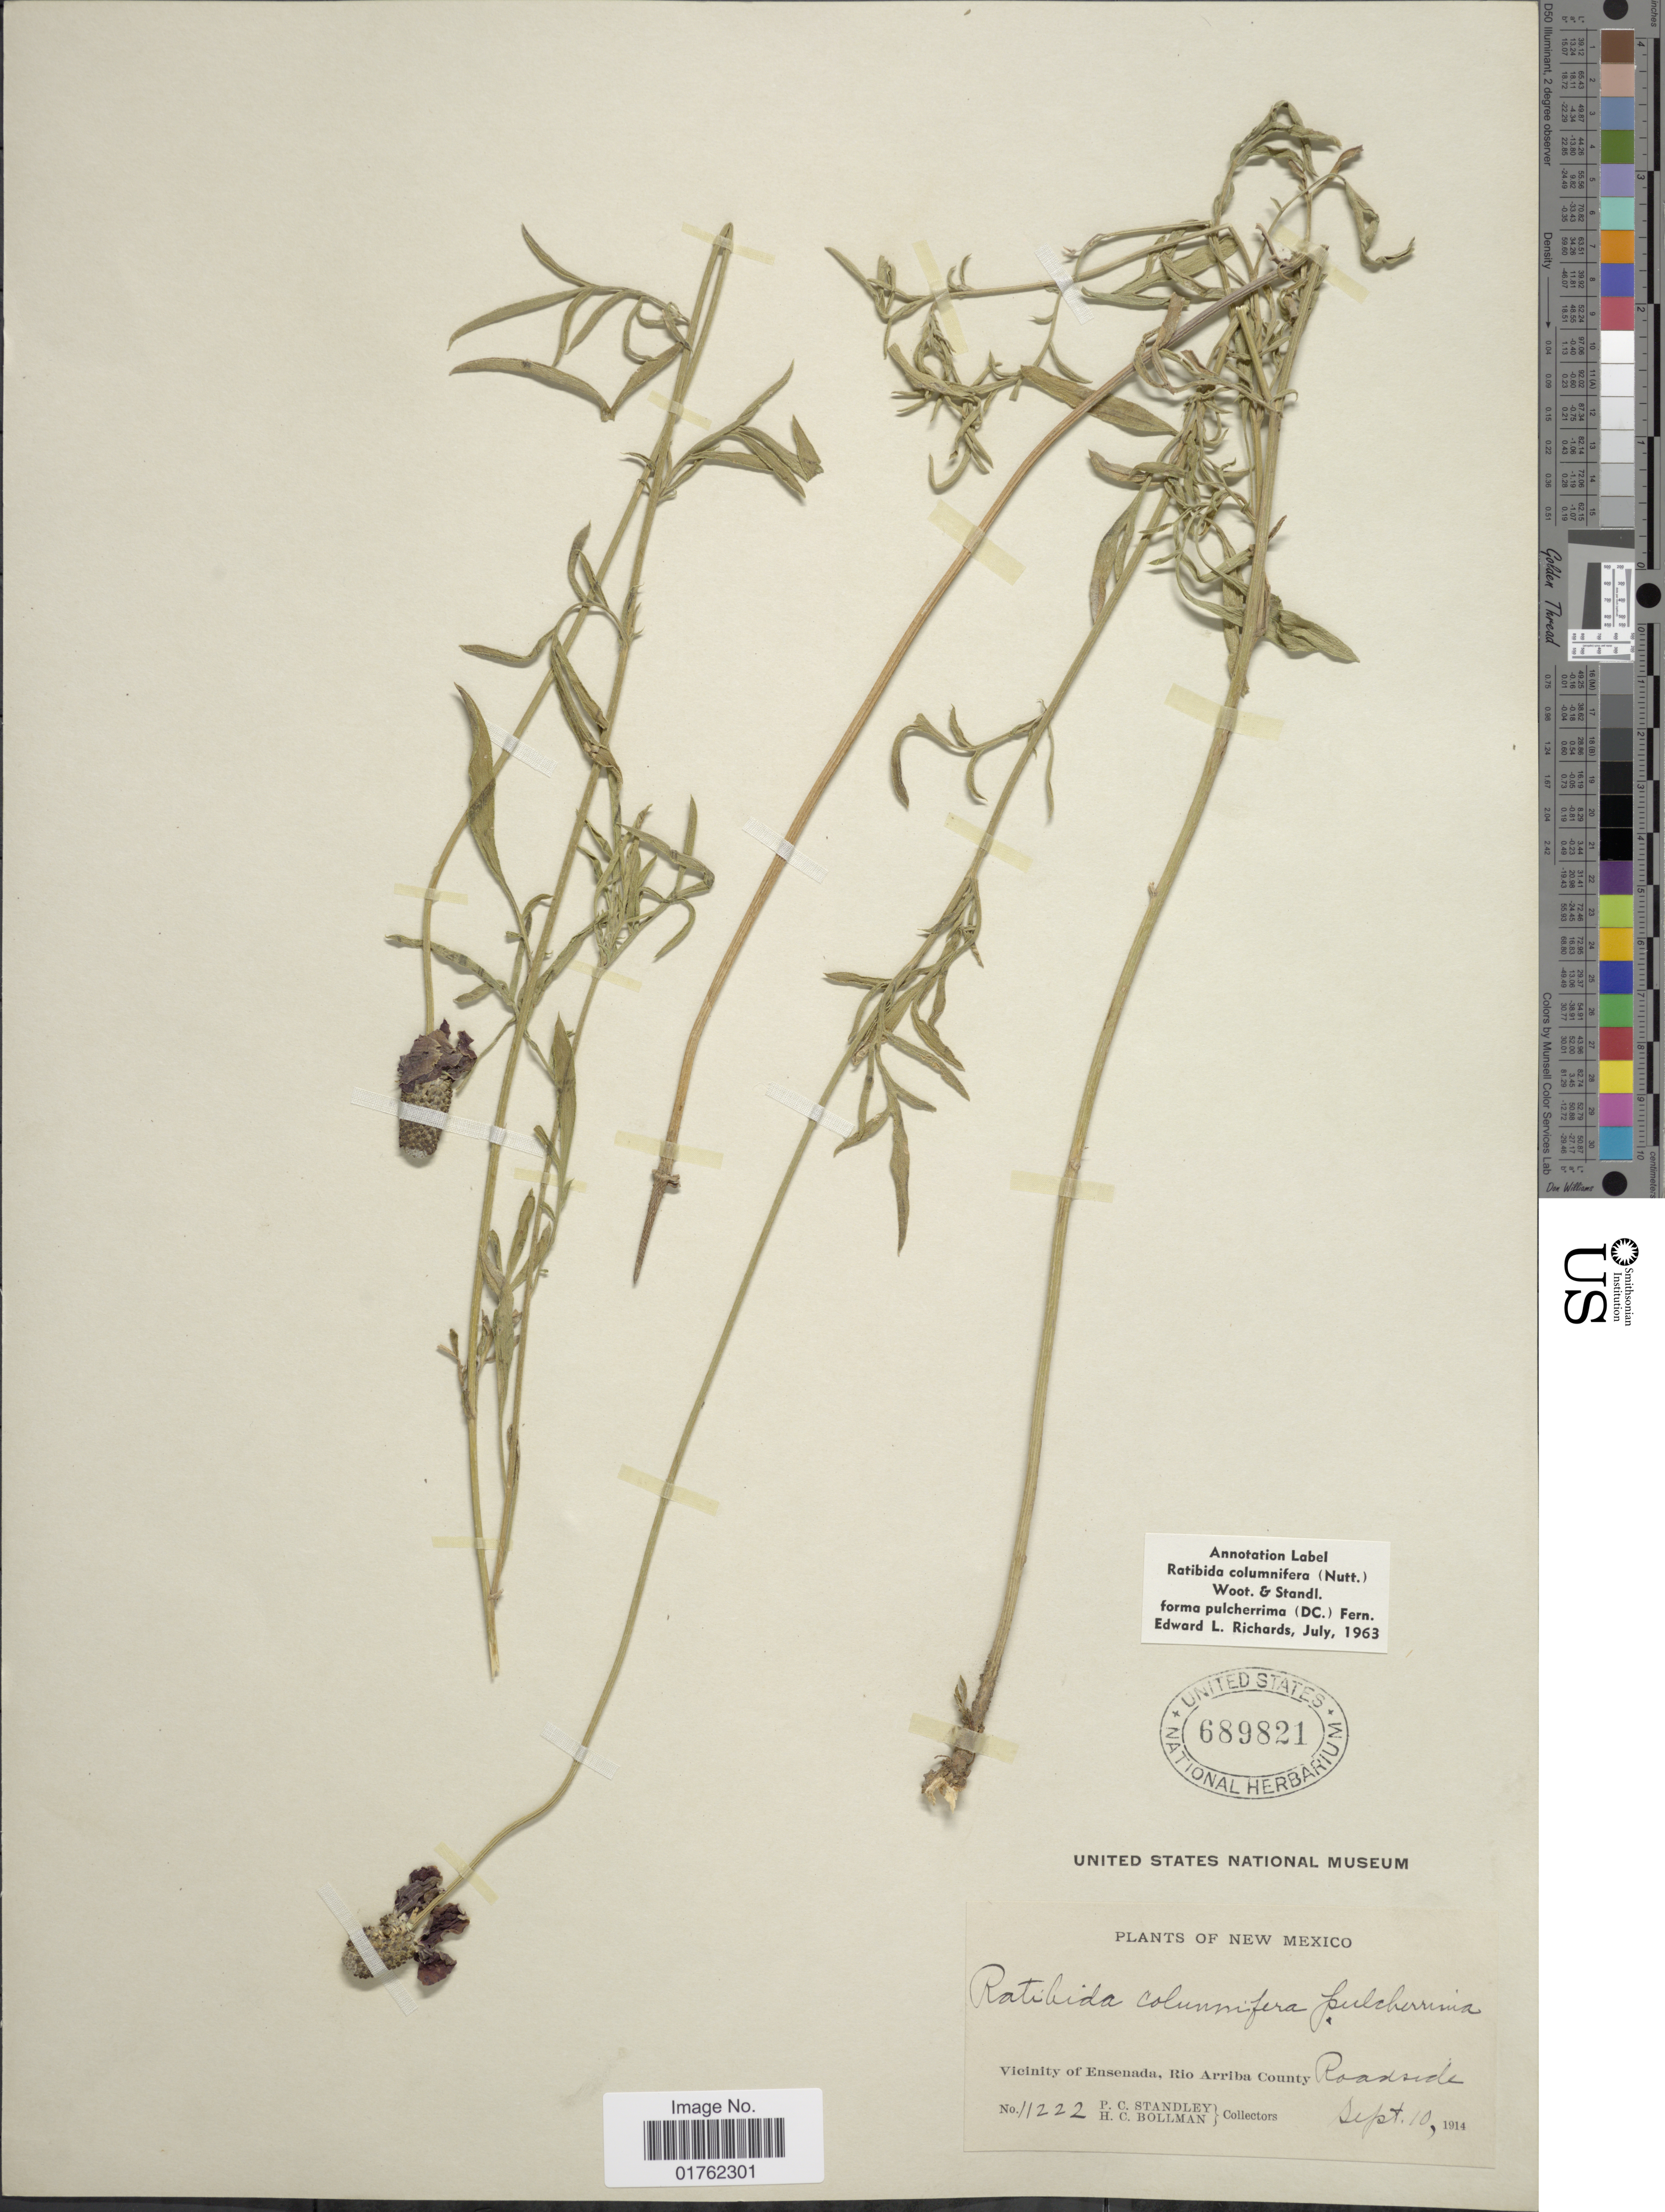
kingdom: Plantae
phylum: Tracheophyta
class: Magnoliopsida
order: Asterales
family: Asteraceae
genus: Ratibida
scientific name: Ratibida columnaris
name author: (Pursh) D. Don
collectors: P. C. Standley & H. C. Bollman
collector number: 11222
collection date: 1914-09-10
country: United States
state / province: New Mexico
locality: Vicinity of Ensenada, Rio Arriba County, Roadside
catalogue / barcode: US 689821